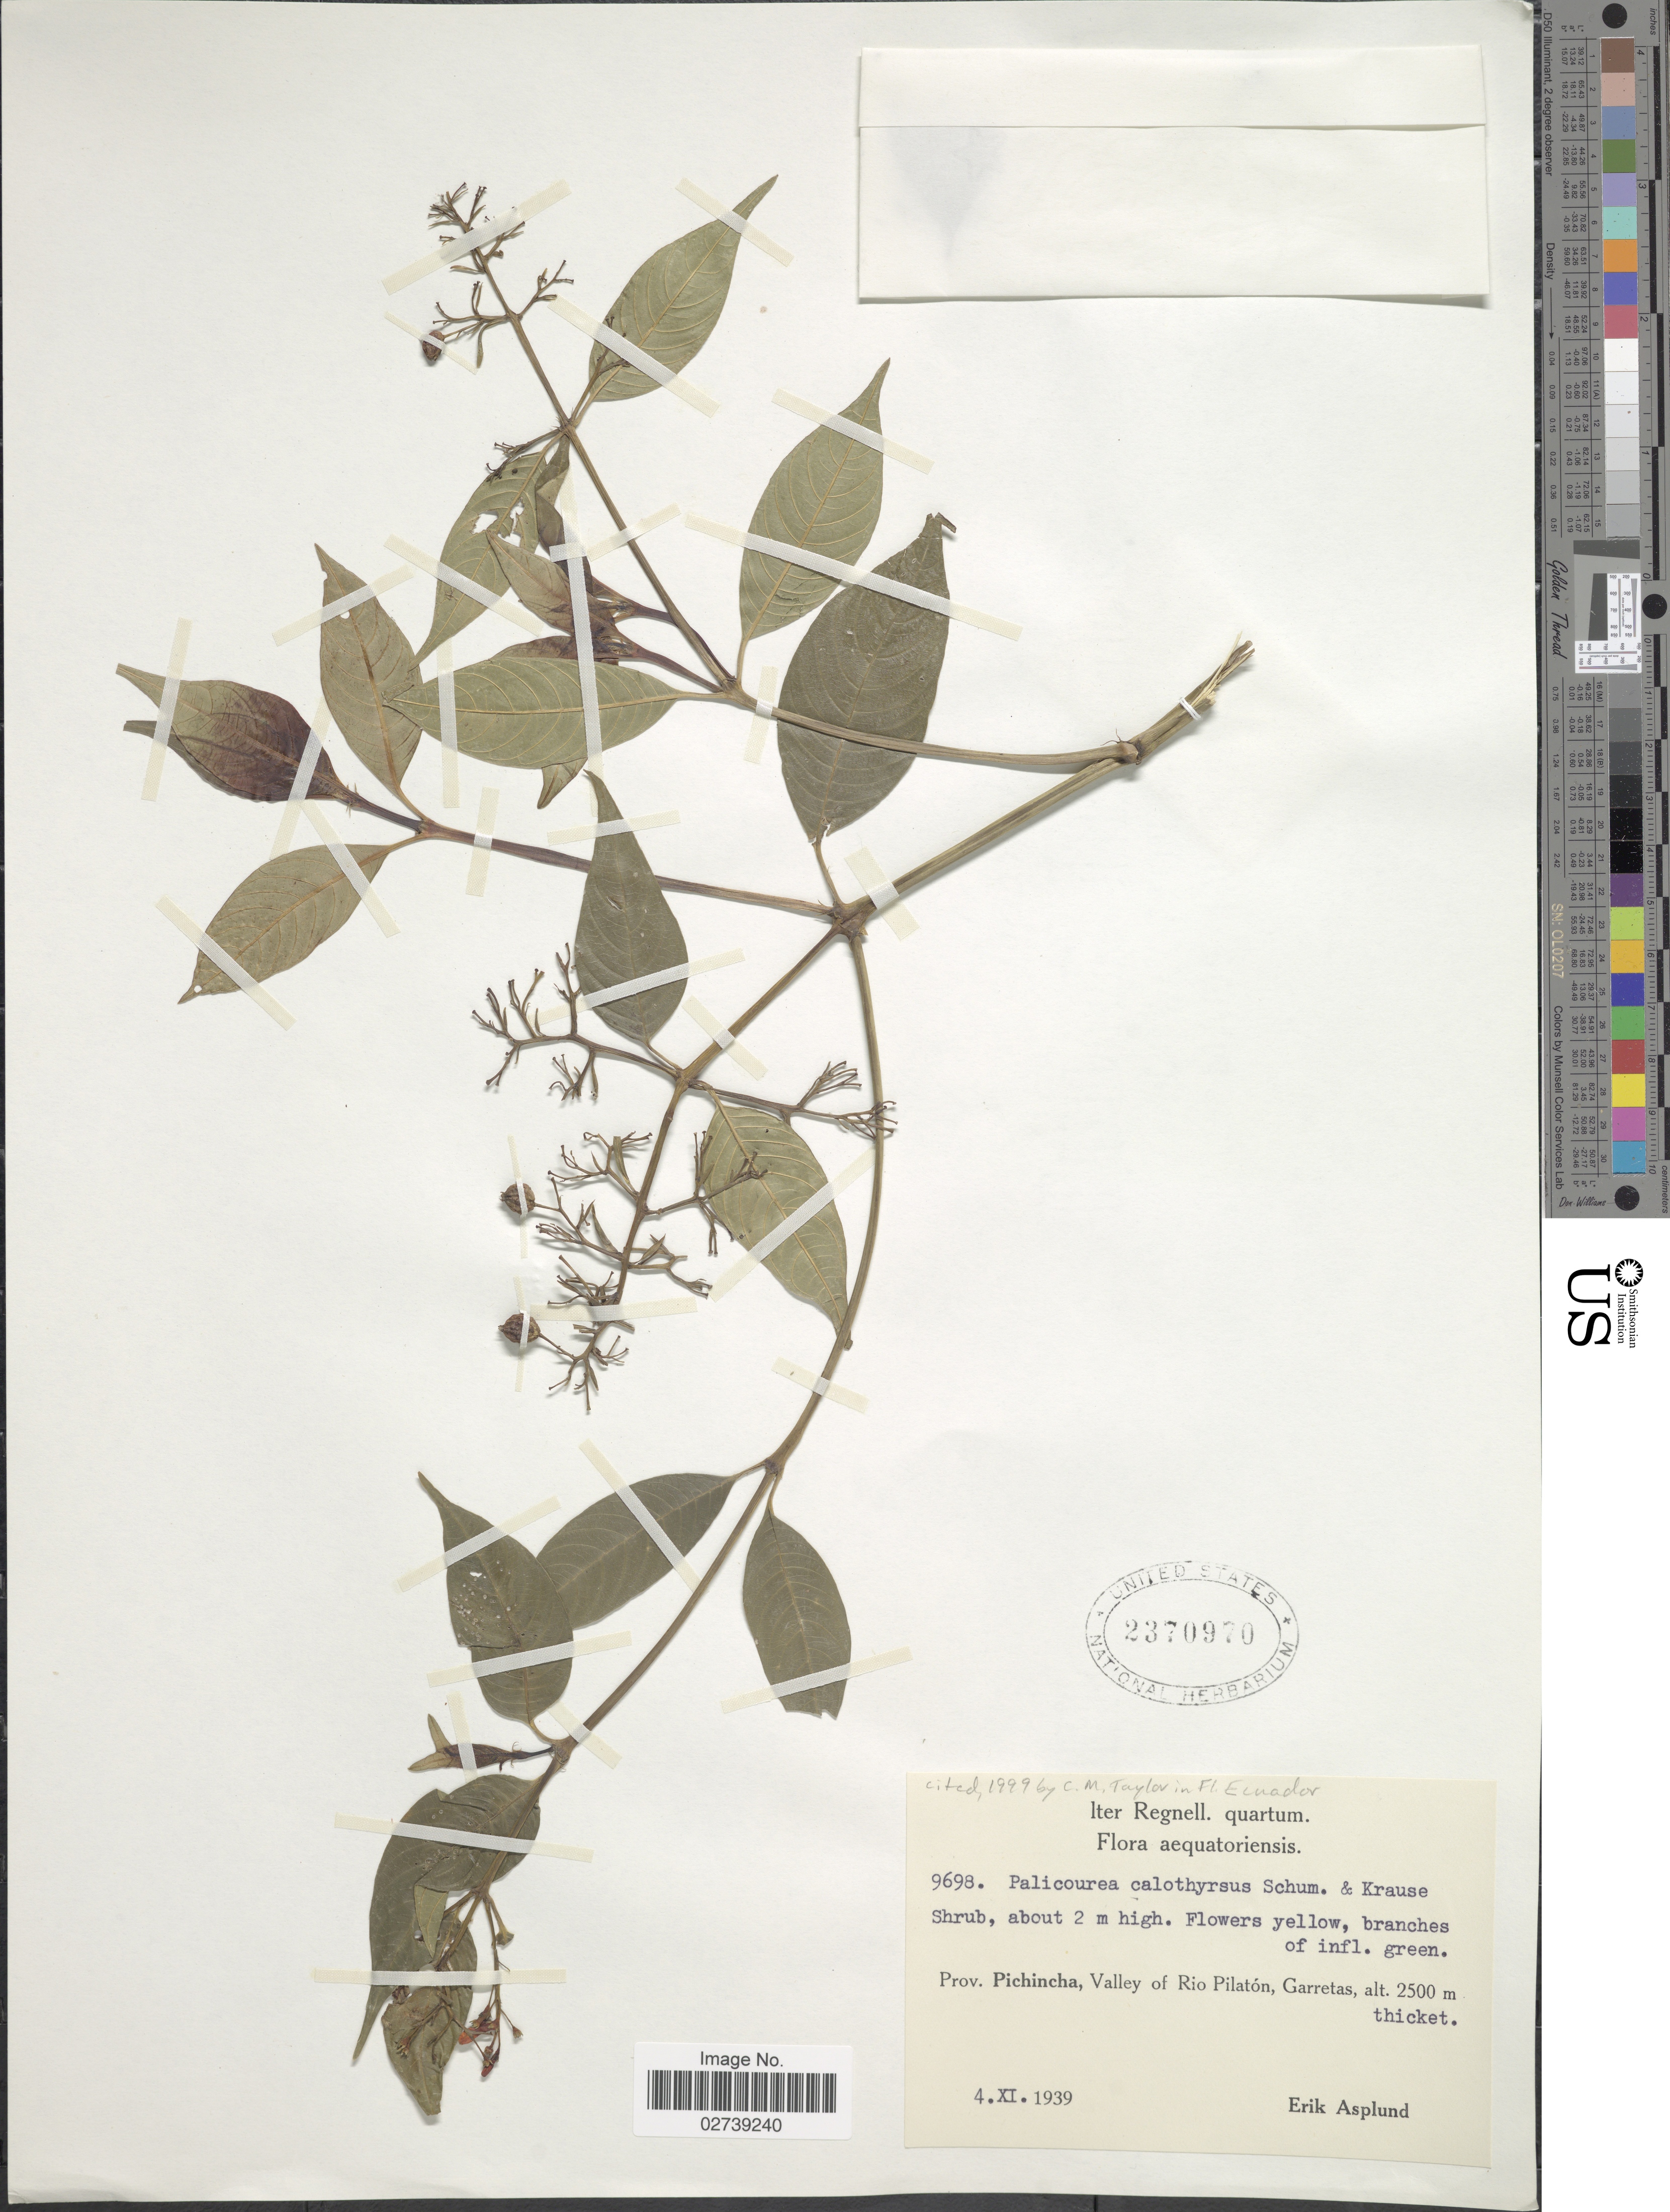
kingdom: Plantae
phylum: Tracheophyta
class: Magnoliopsida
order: Gentianales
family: Rubiaceae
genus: Palicourea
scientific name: Palicourea calothyrsus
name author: K. Schum. & K. Krause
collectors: E. Asplund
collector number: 9698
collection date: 1939-11-04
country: Ecuador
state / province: Pichincha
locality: Aequatoriensis. Valley of Rio Pilaton, Garretas.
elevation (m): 2500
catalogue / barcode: US 2370970